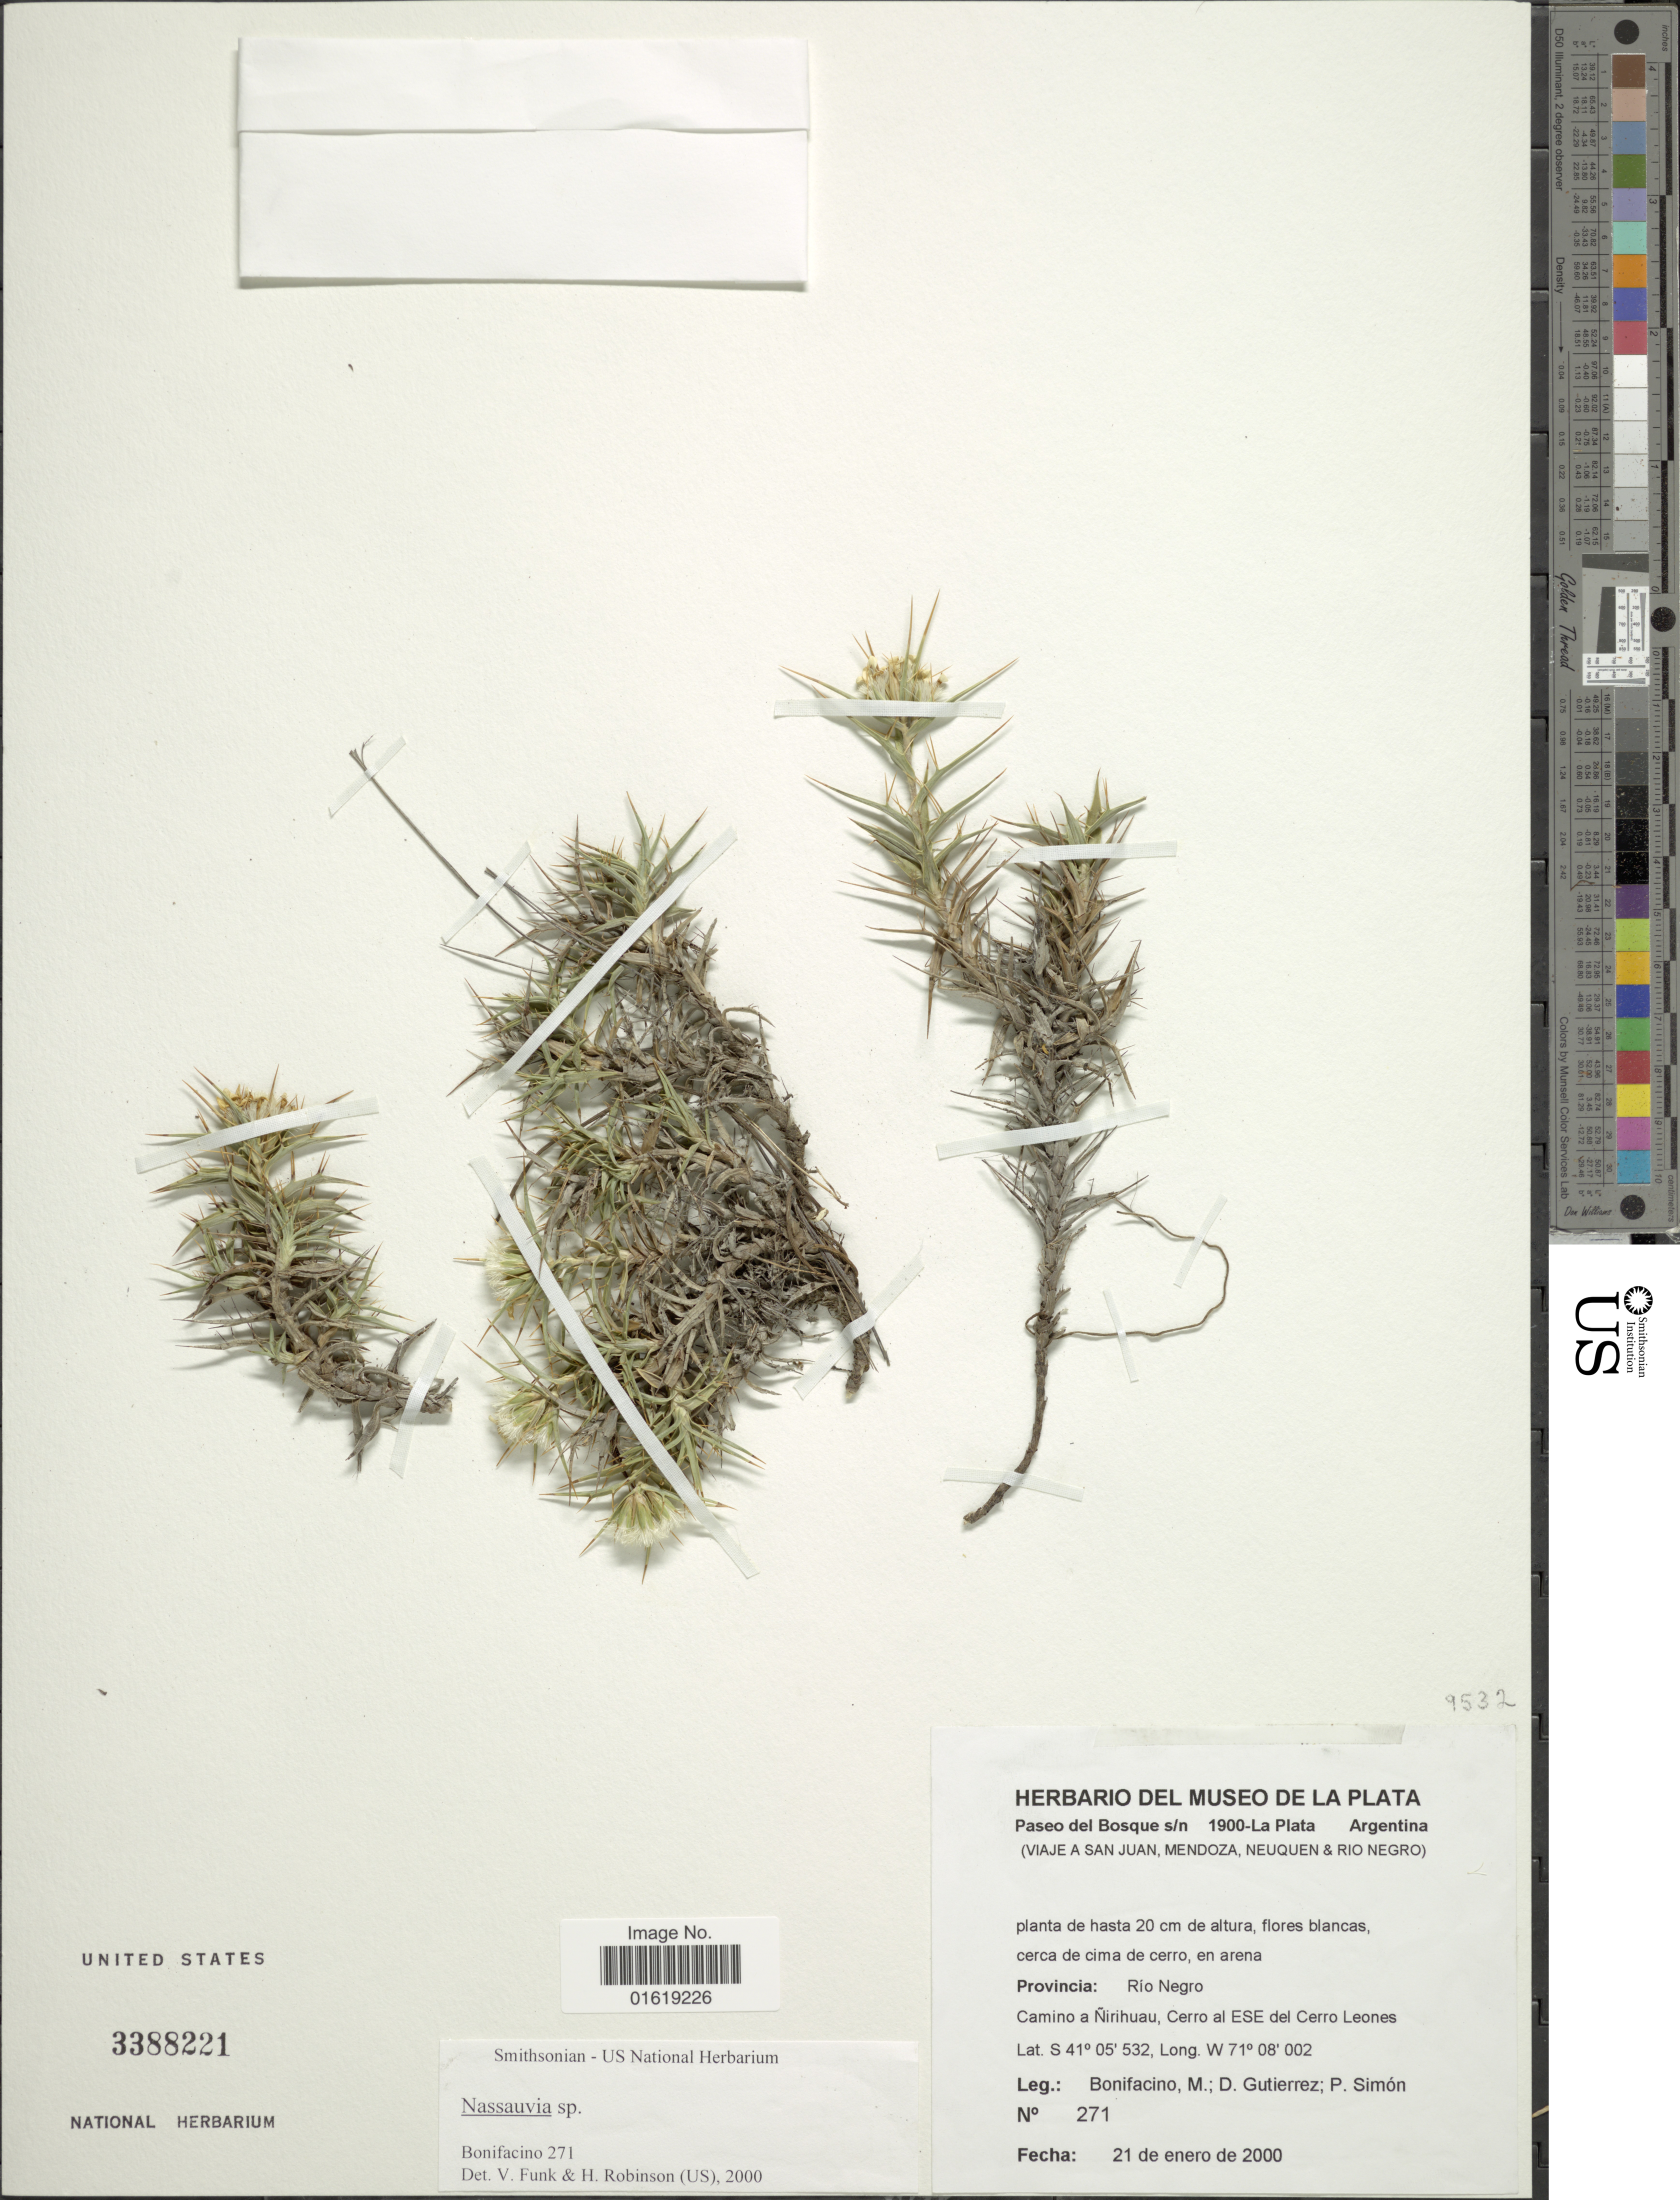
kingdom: Plantae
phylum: Tracheophyta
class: Magnoliopsida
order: Asterales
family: Asteraceae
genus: Nassauvia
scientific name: Nassauvia sp.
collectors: M. Bonifacino, D. G. Gutiérrez & P. Simon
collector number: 0271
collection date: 2000-01-21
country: Argentina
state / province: Rio Negro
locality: Provincia: Rio Negro. Camino a Nirihuau, Cerro al ESE del Cerro Leones.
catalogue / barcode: US 3388221